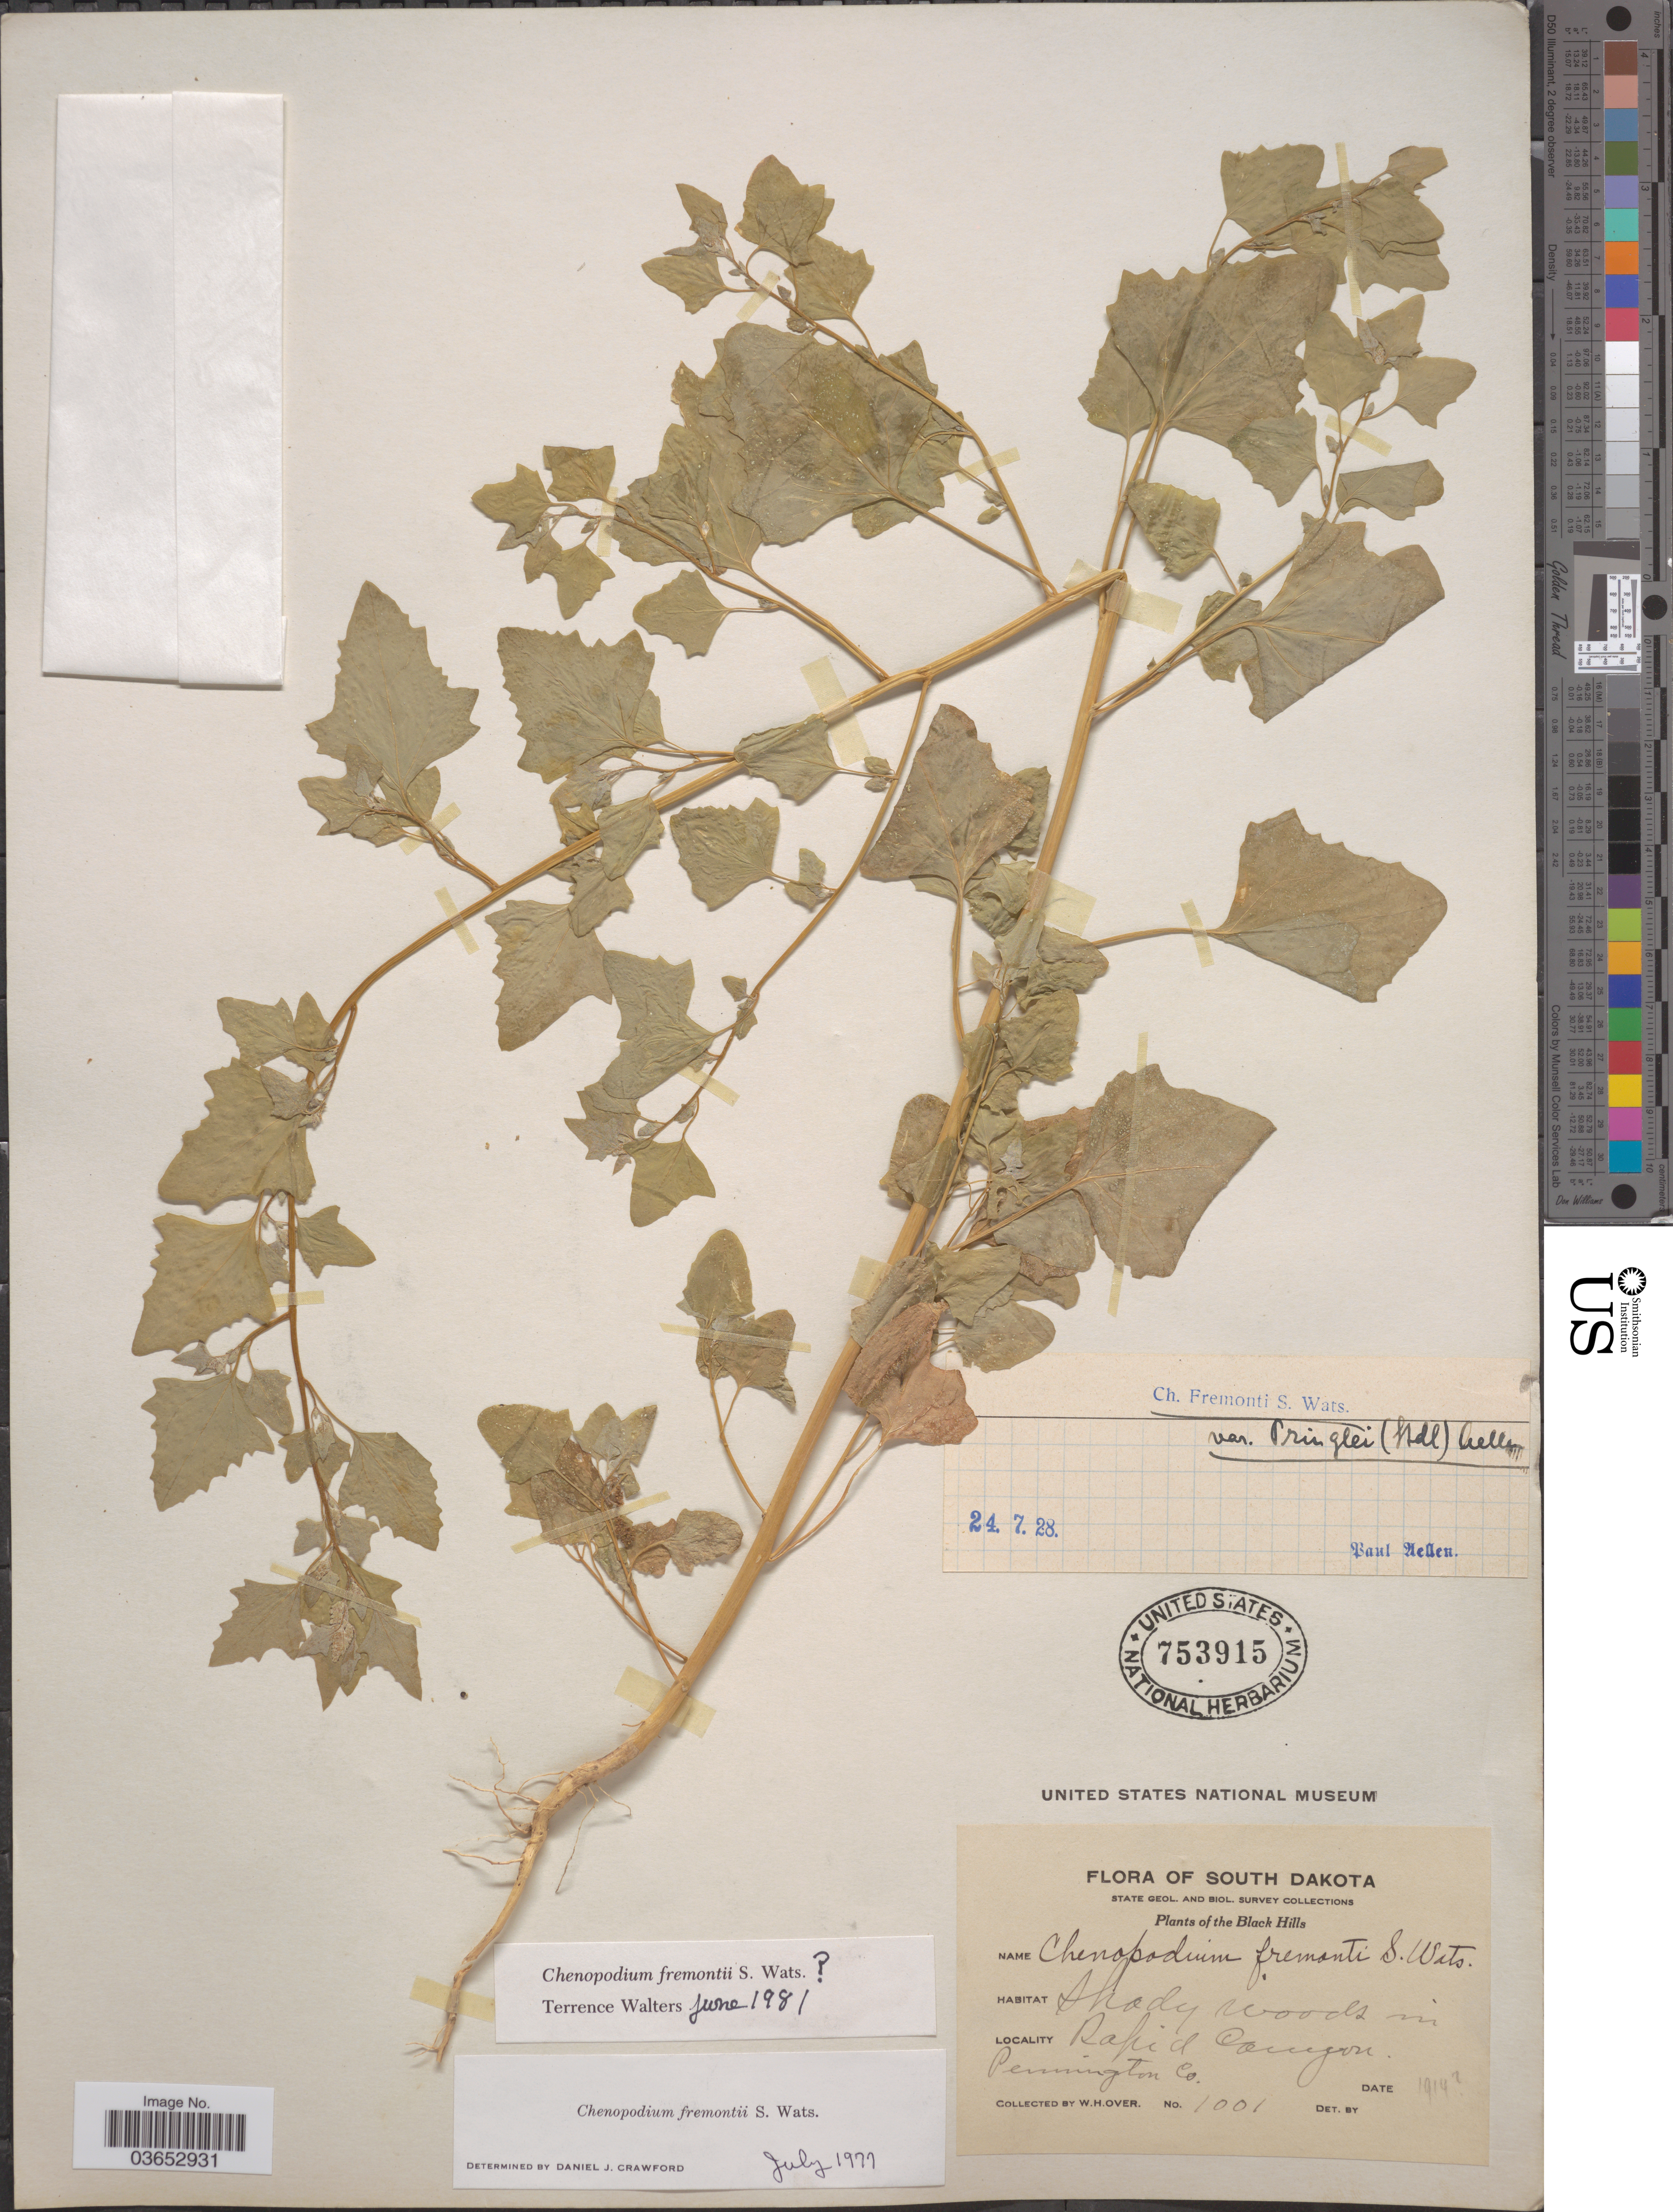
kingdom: Plantae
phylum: Tracheophyta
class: Magnoliopsida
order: Caryophyllales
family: Amaranthaceae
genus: Chenopodium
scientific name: Chenopodium fremontii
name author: S. Watson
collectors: W. Over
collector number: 1001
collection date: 1914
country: United States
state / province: South Dakota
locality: The Black Hills. Rapid Canyon. Pennington Co.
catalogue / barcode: US 753915